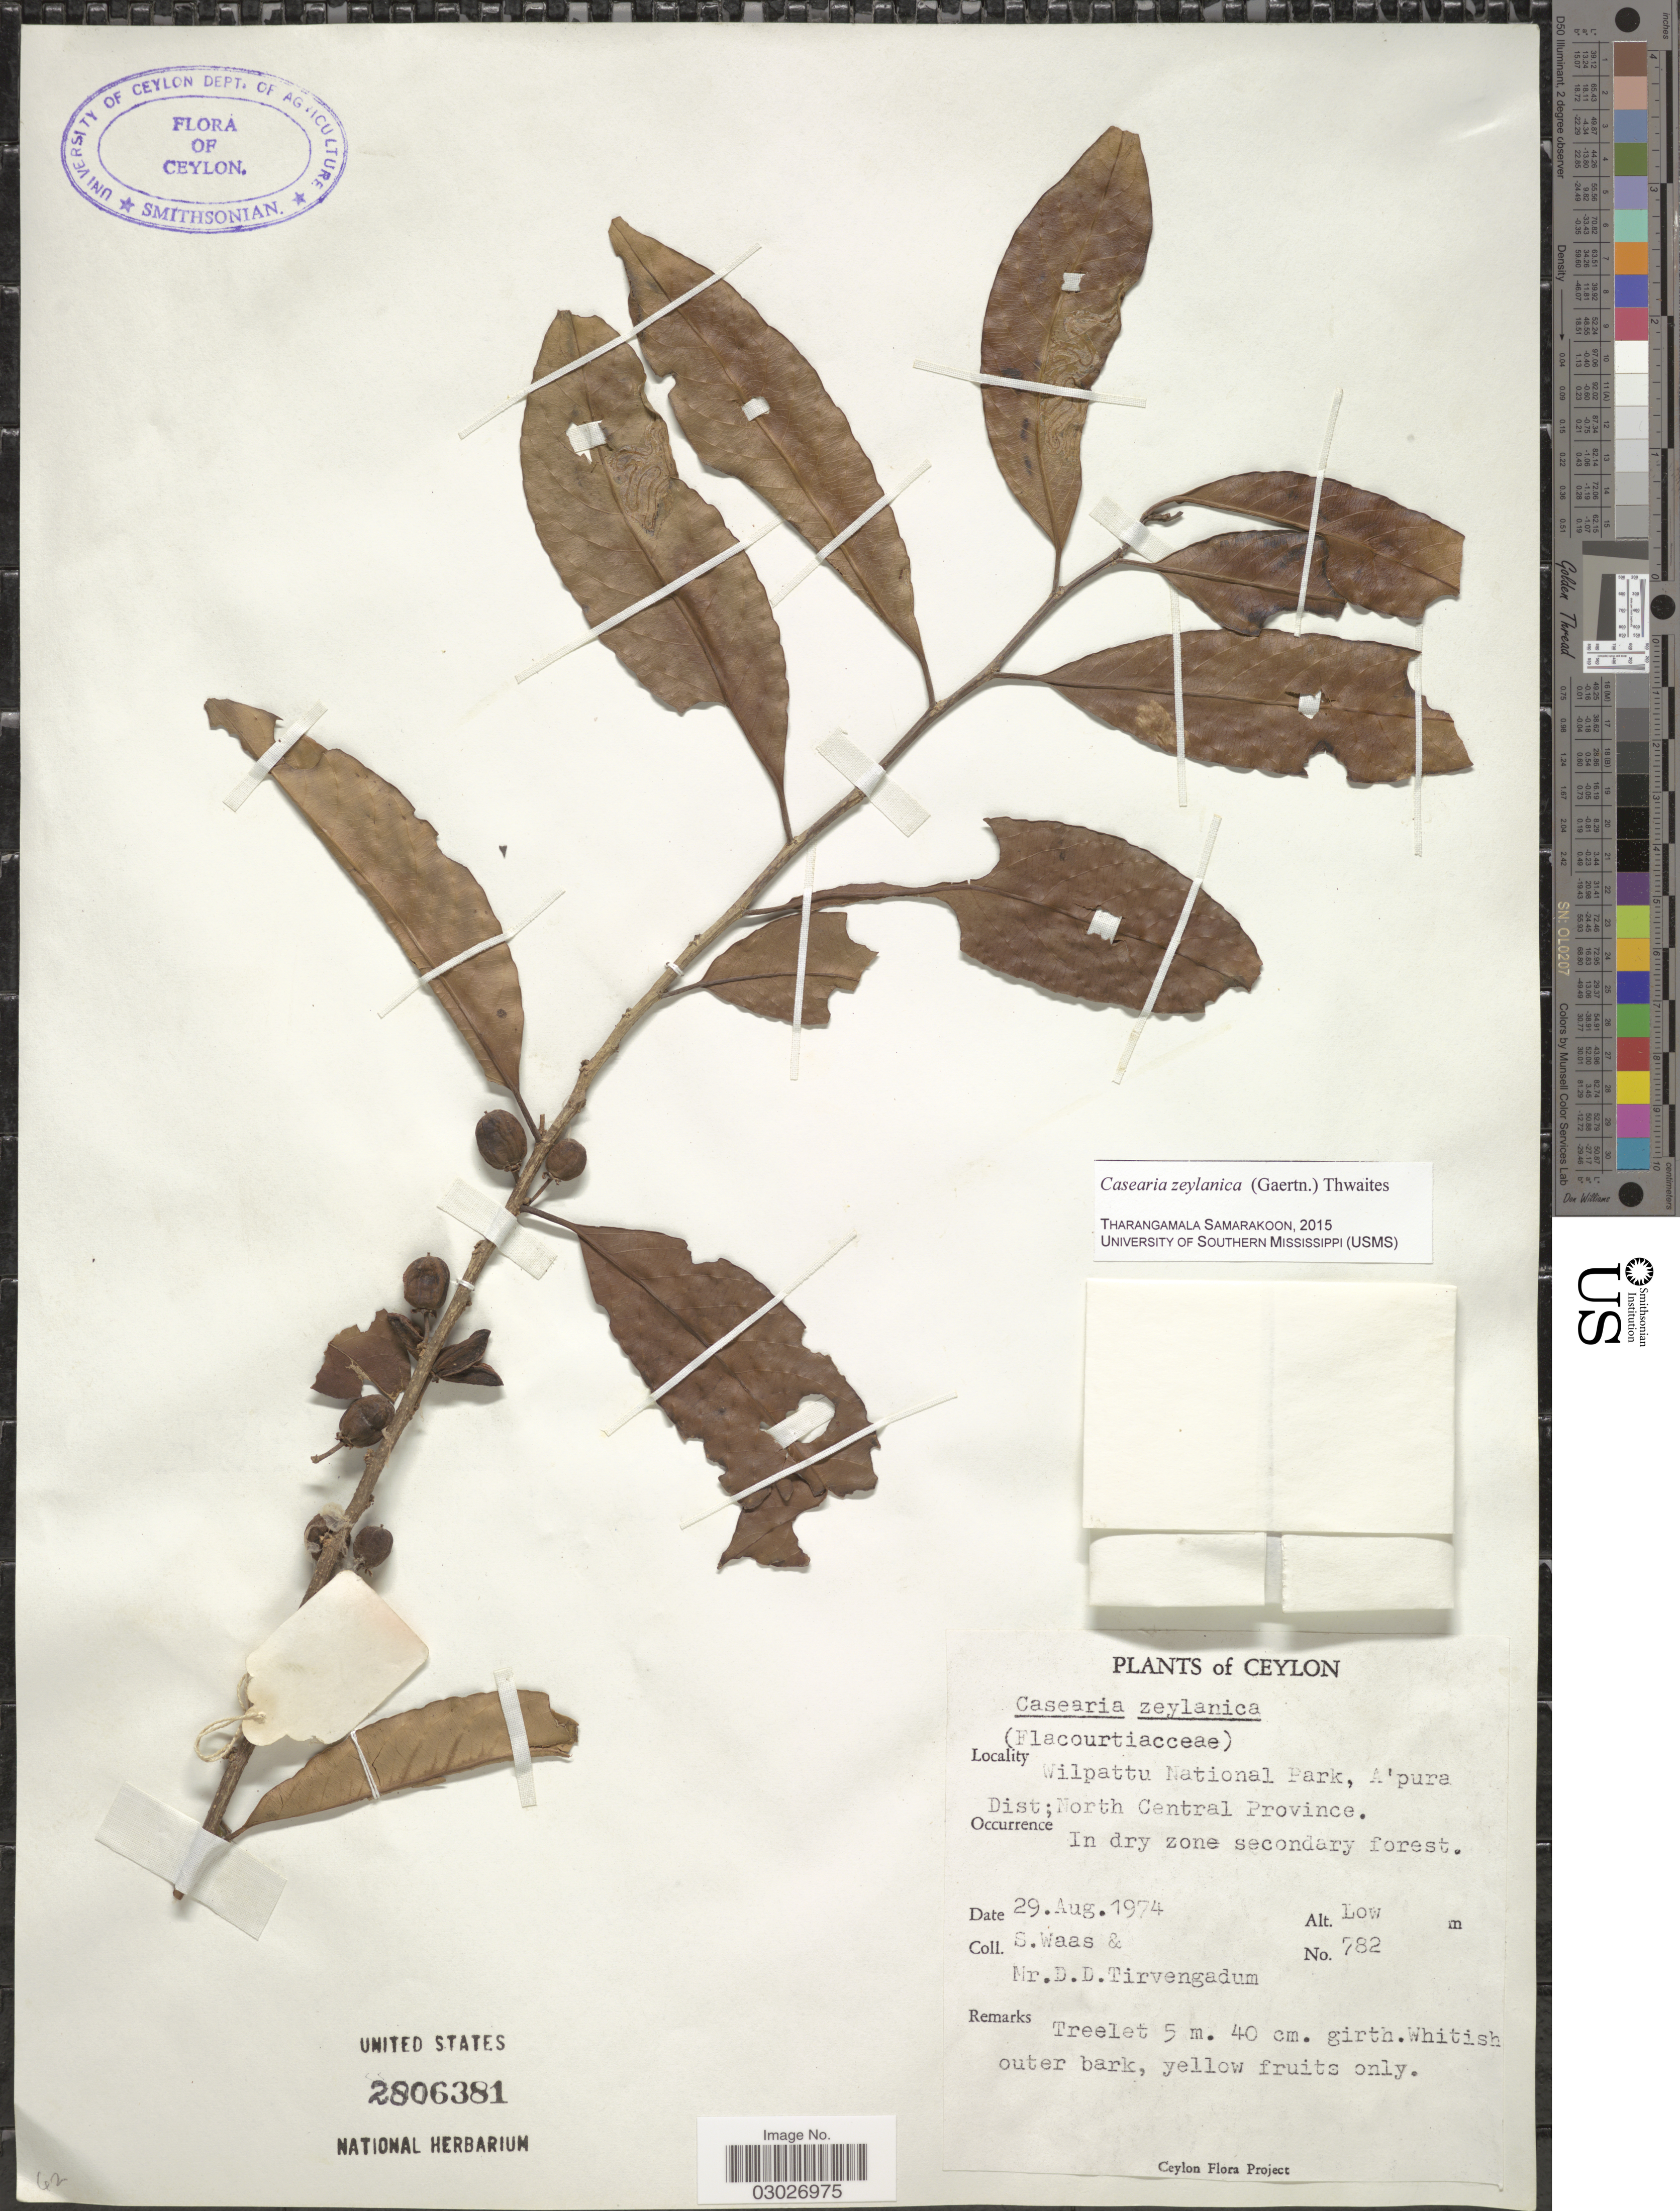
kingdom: Plantae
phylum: Tracheophyta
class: Magnoliopsida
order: Malpighiales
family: Salicaceae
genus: Casearia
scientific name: Casearia zeylanica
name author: Thwaites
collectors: S. Waas & D. Tirvengadum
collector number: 782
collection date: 1974-08-29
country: Sri Lanka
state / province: North Central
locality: Ceylon. Wilpattu National Park, A'pura Dist.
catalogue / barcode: US 2806381